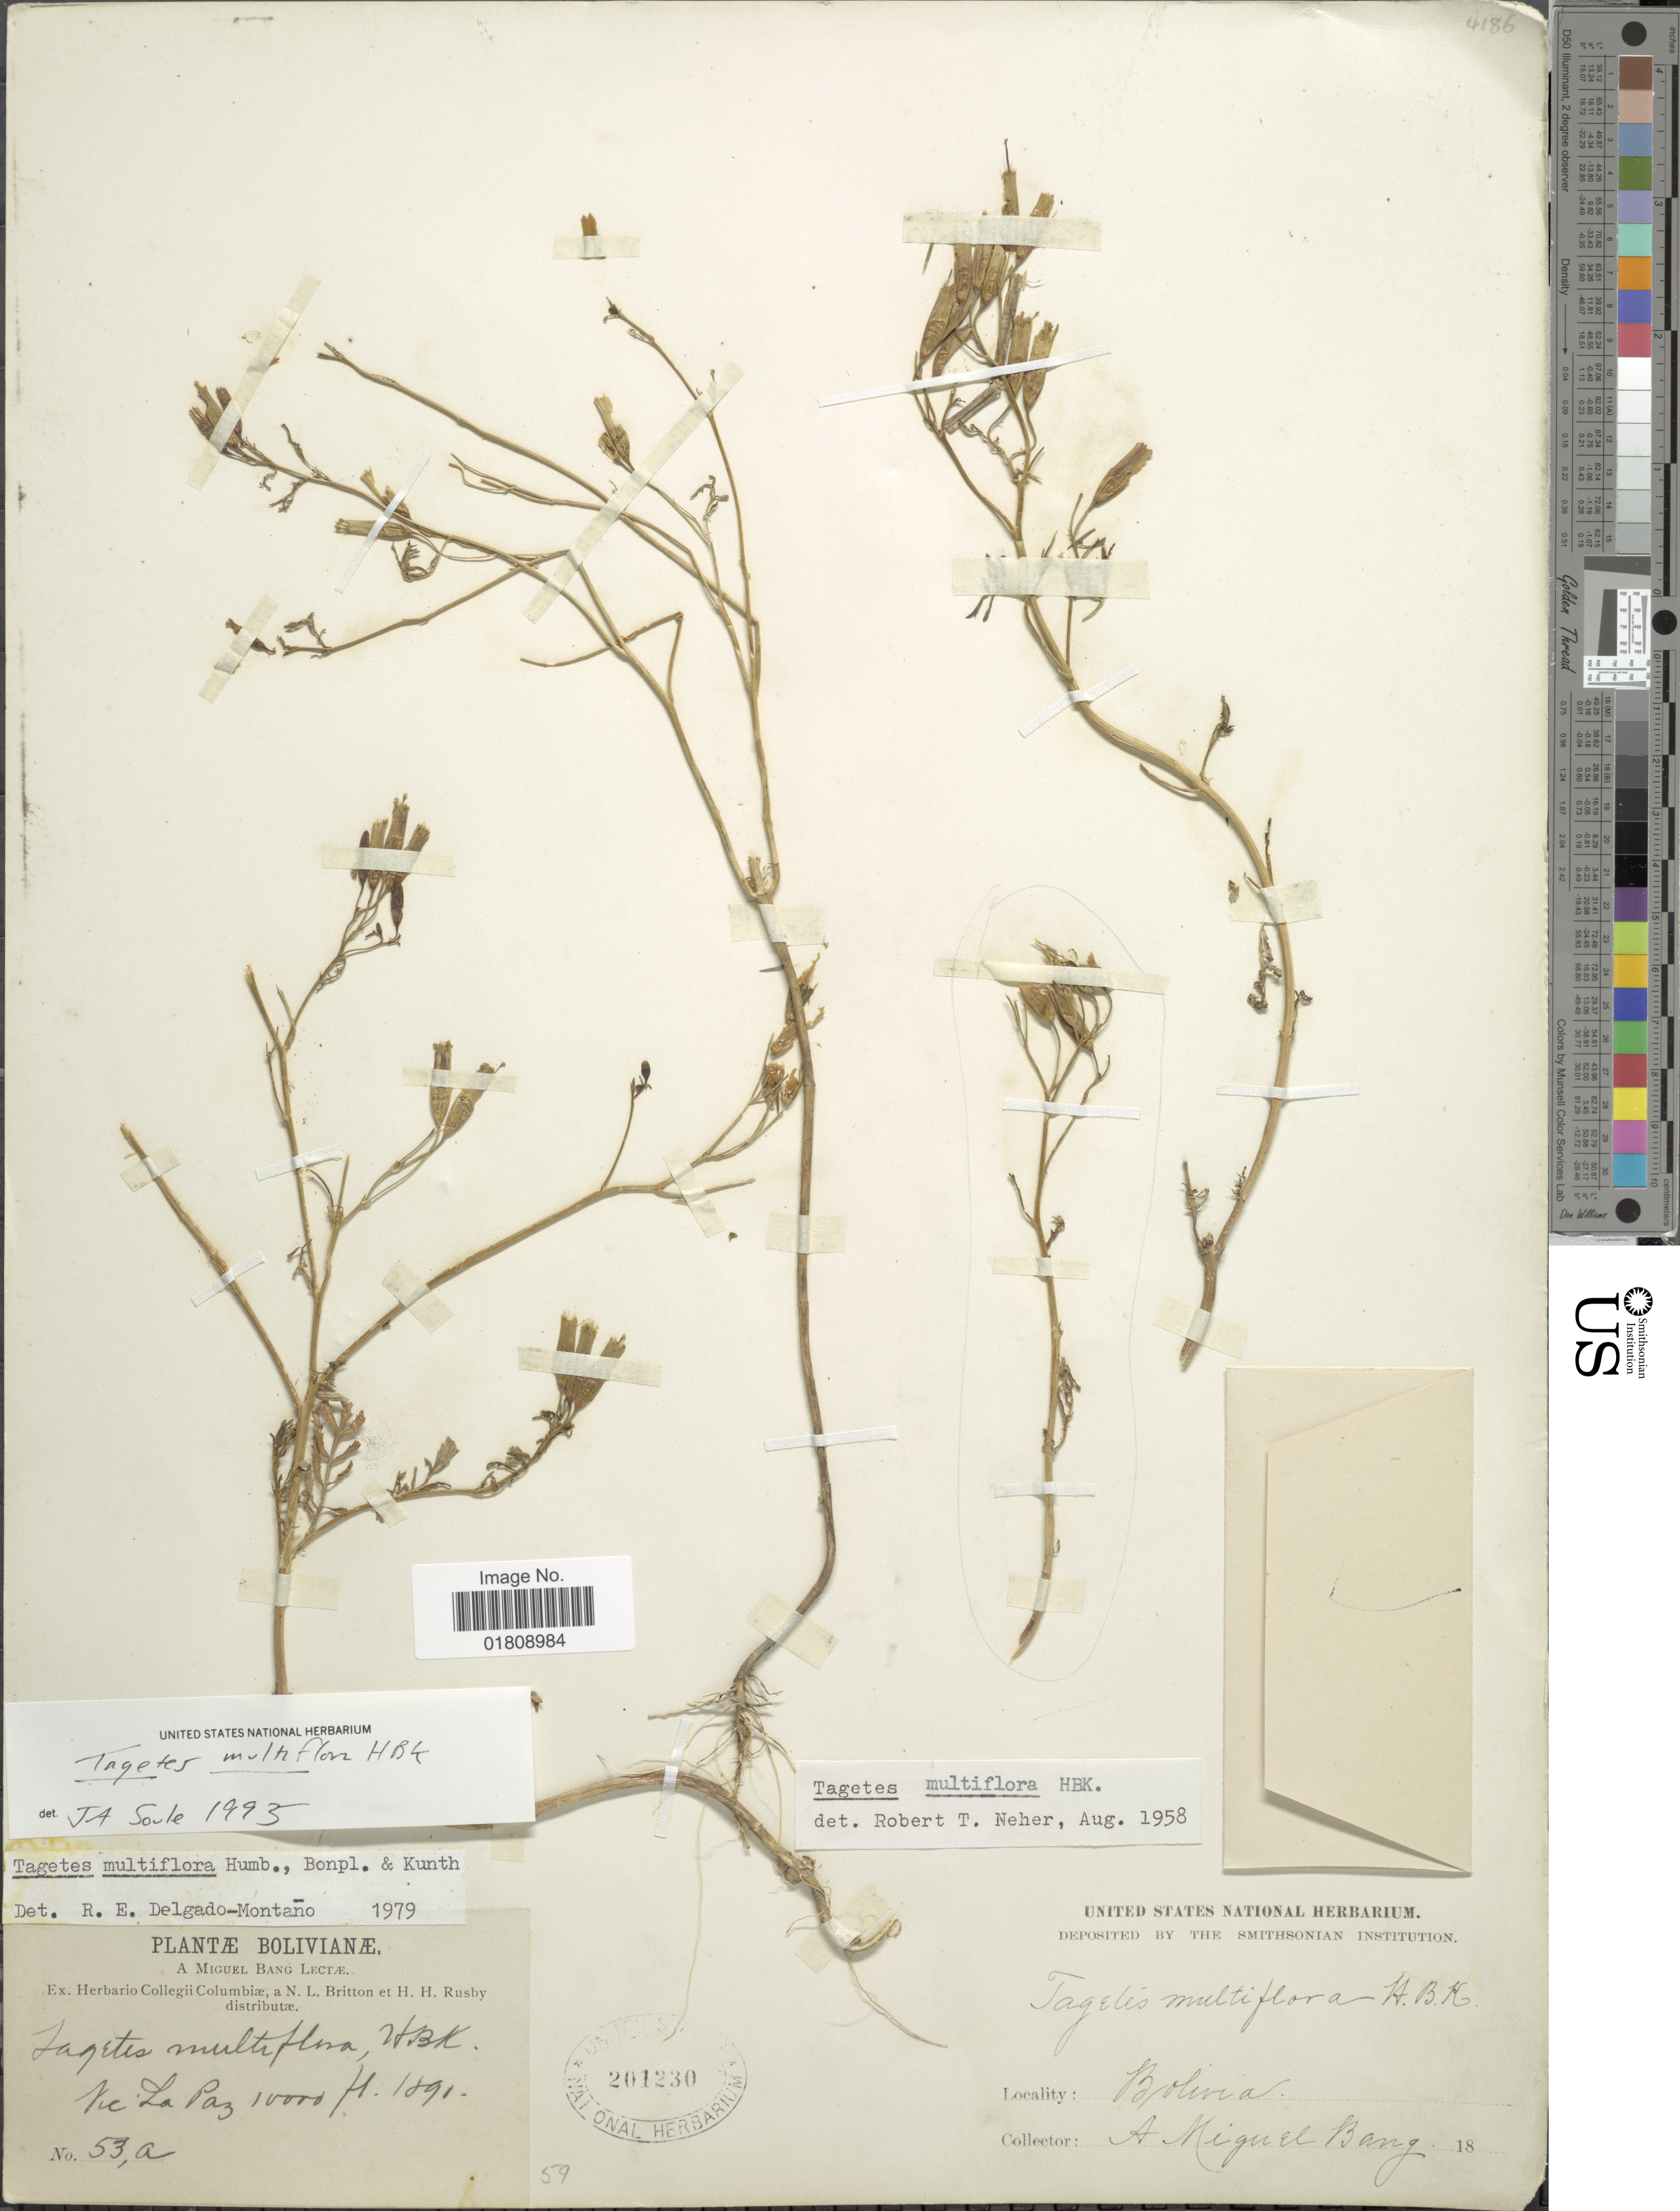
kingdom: Plantae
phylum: Tracheophyta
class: Magnoliopsida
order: Asterales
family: Asteraceae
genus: Tagetes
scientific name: Tagetes multiflora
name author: Kunth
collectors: M. Bang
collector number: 53a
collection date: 1891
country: Bolivia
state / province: La Paz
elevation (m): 305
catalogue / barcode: US 201230